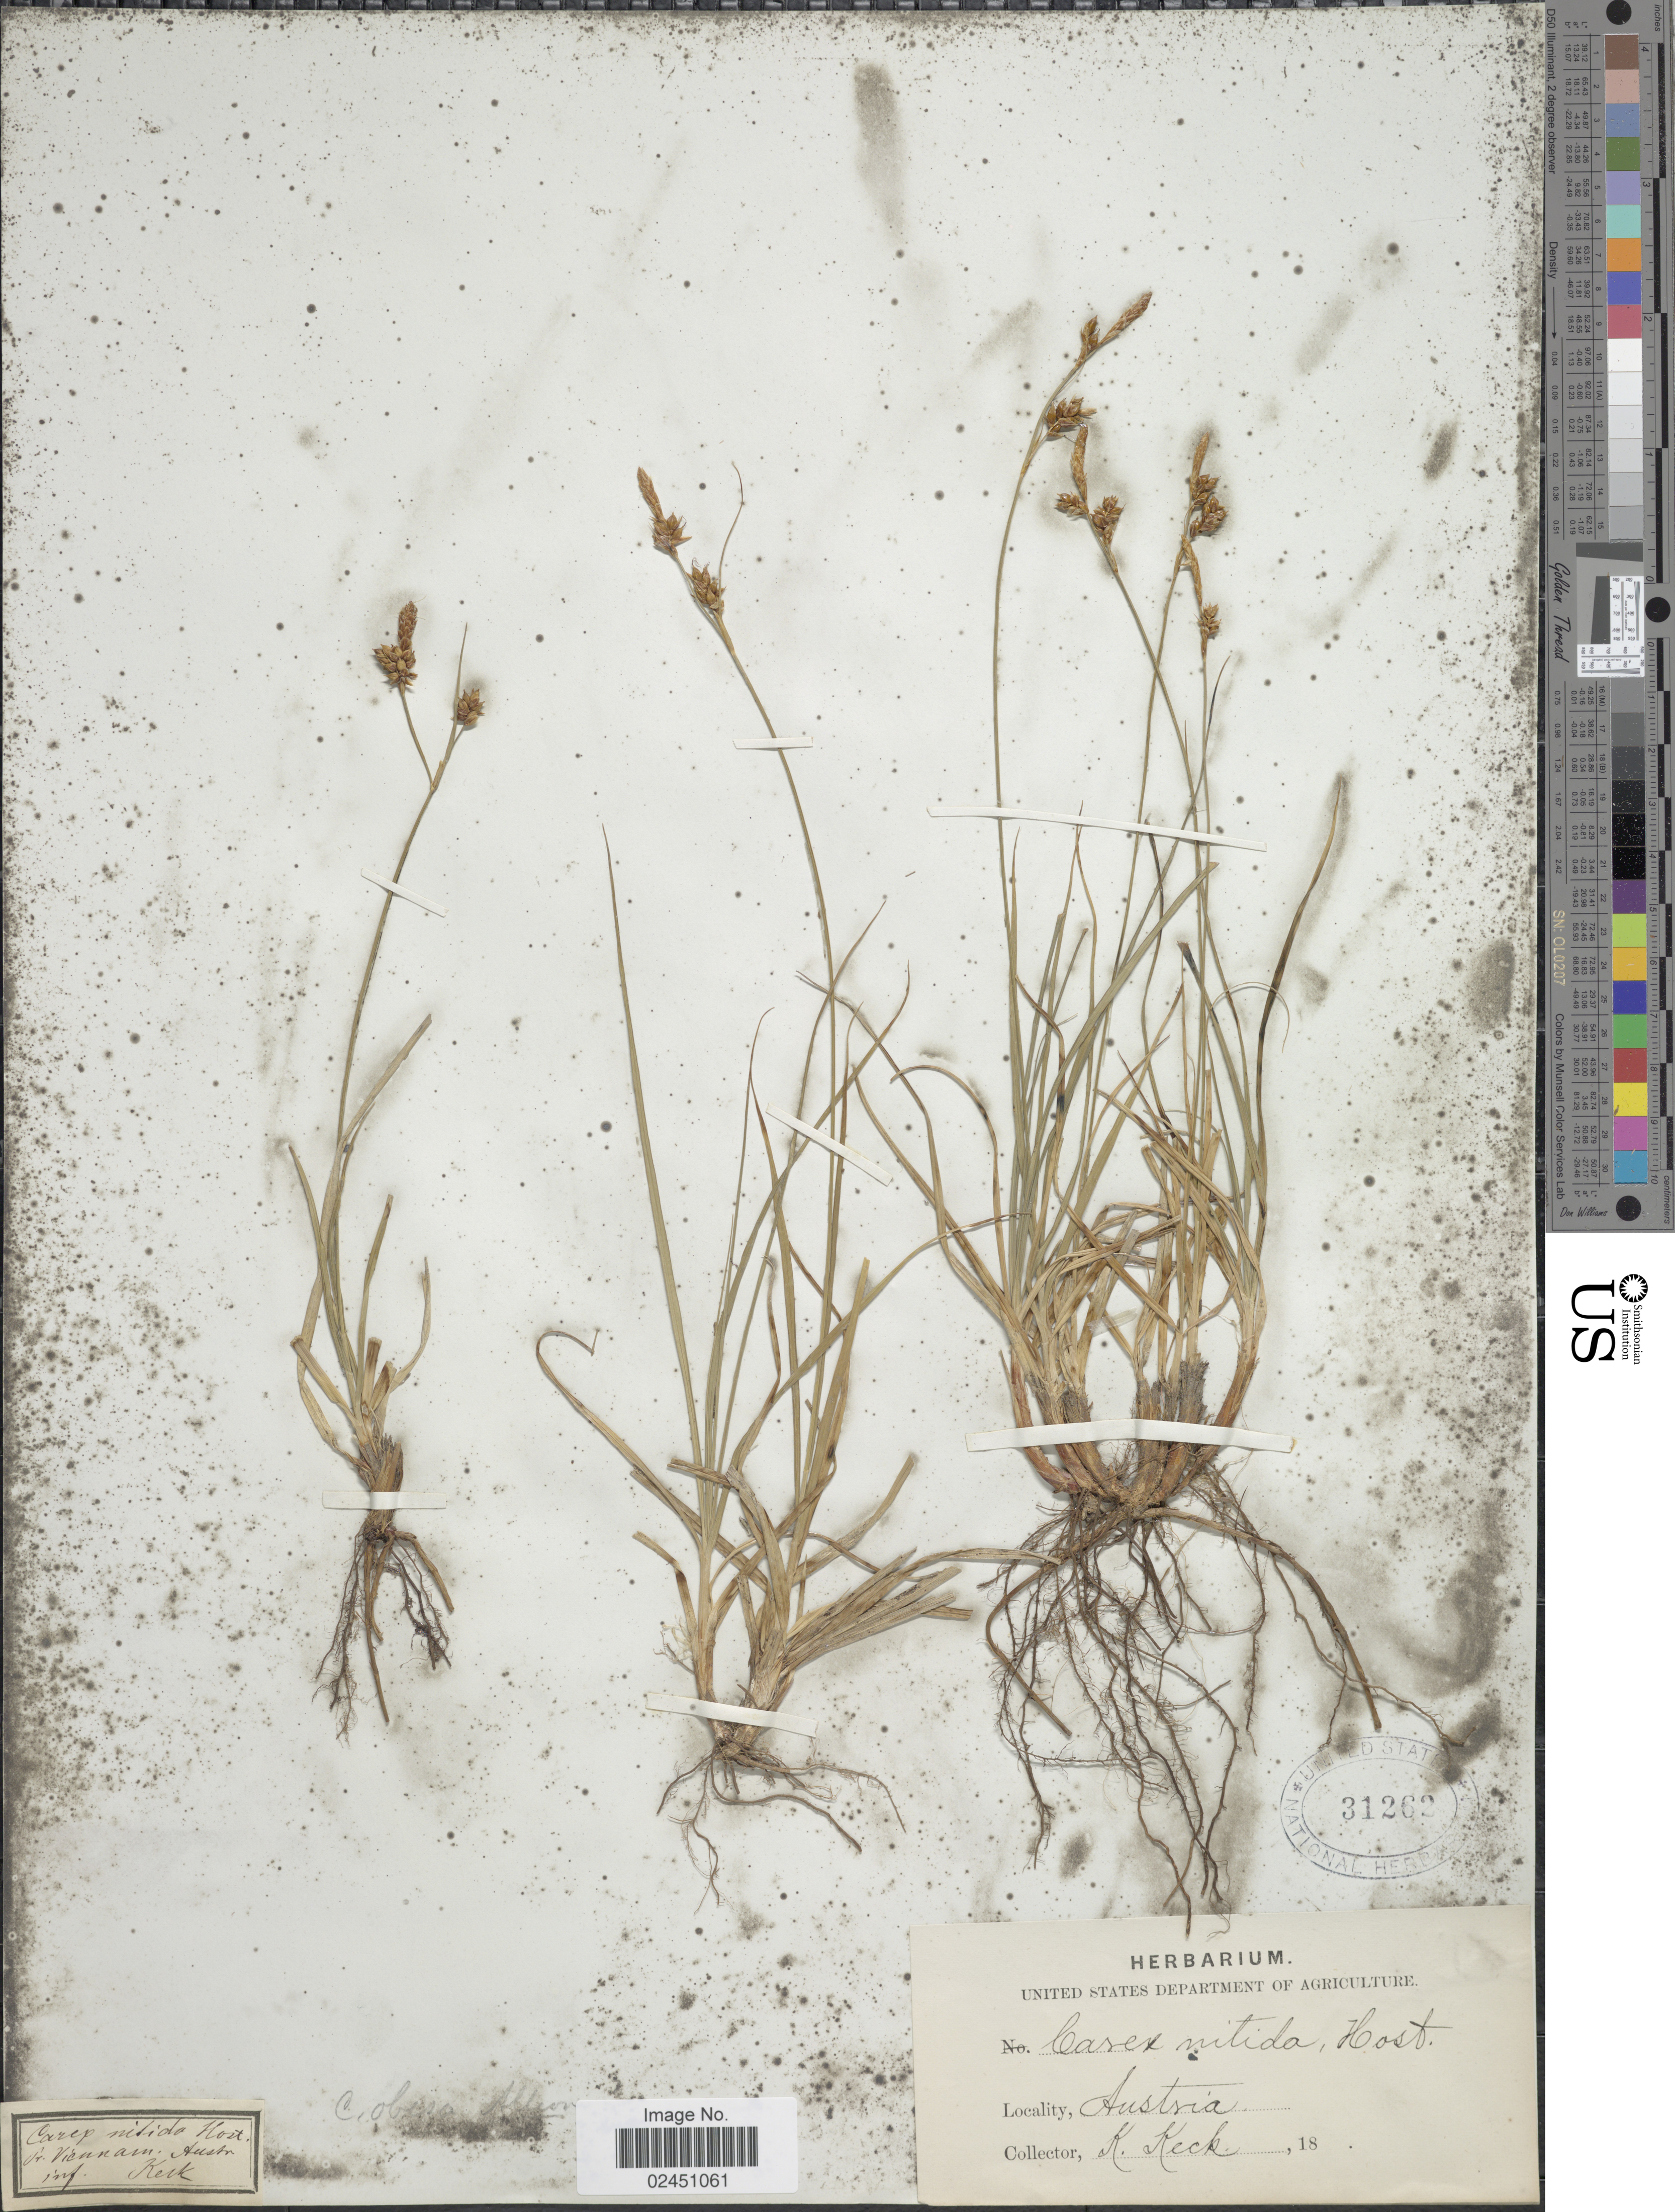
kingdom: Plantae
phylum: Tracheophyta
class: Liliopsida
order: Poales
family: Cyperaceae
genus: Carex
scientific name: Carex liparocarpos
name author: Gaudin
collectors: K. Keck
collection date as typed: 18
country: Austria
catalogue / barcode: US 31262